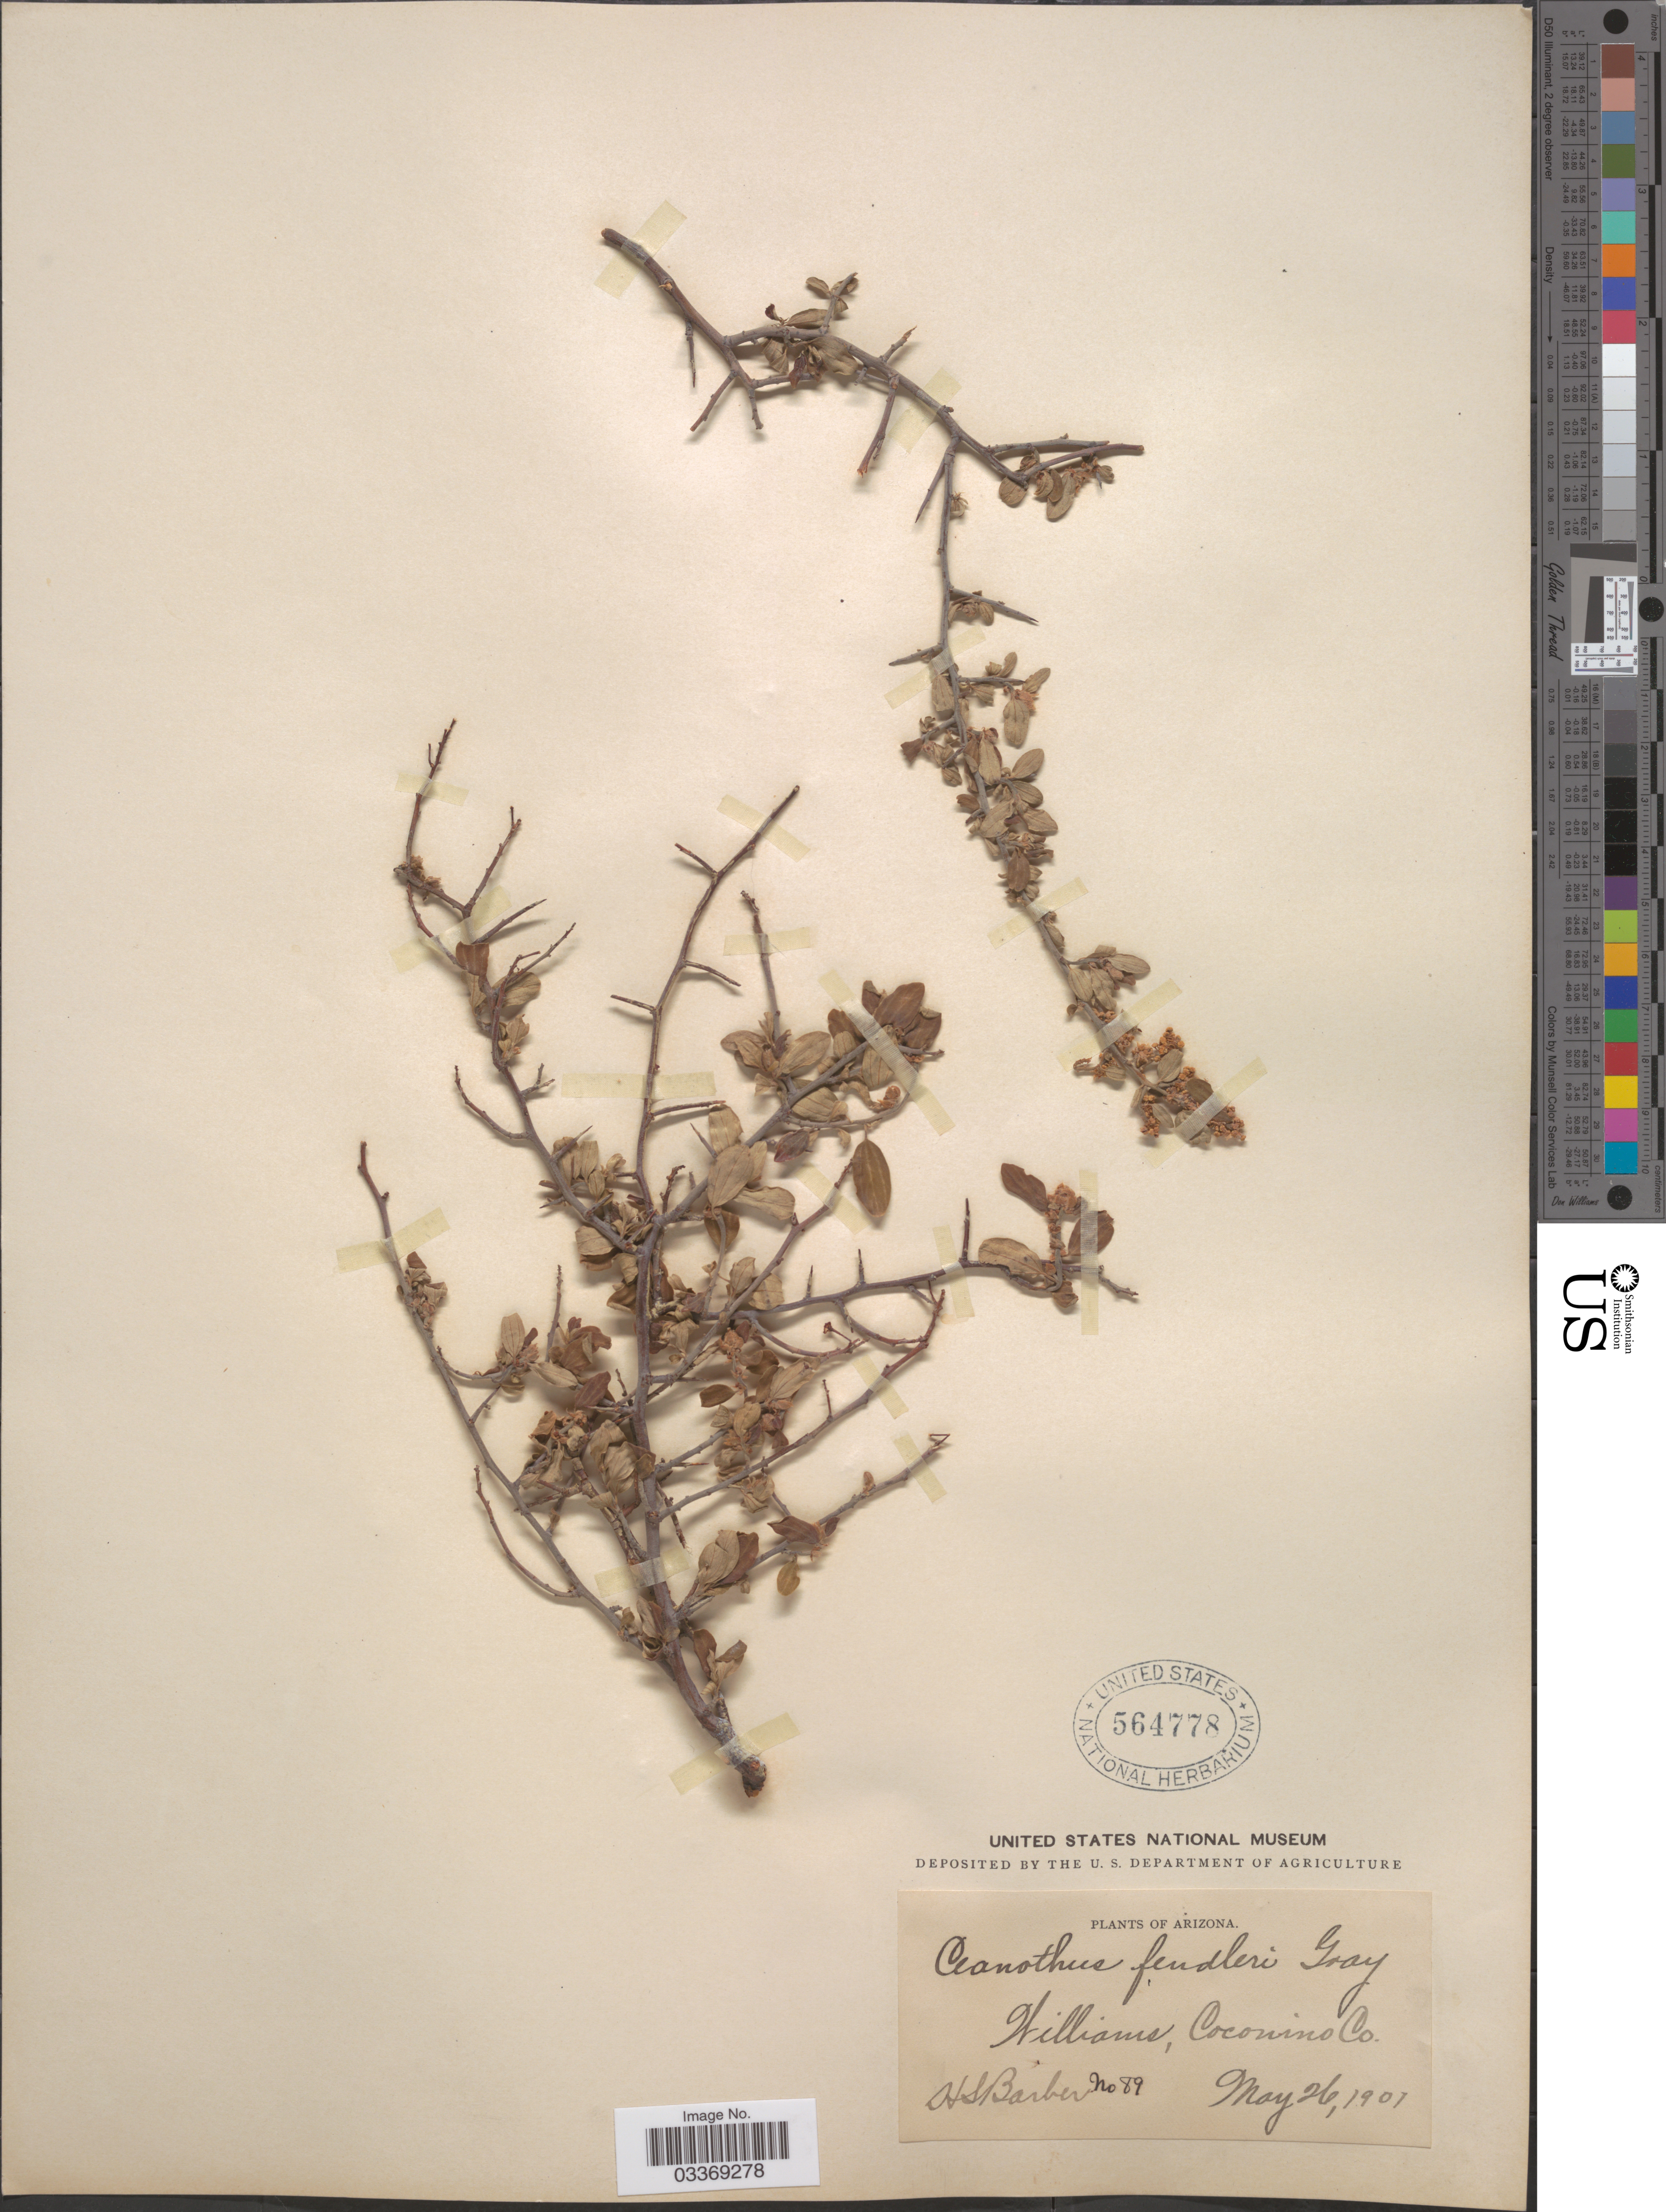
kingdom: Plantae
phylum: Tracheophyta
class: Magnoliopsida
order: Rosales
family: Rhamnaceae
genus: Ceanothus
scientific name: Ceanothus fendleri var. viridis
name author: A. Gray ex Trel.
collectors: H. Barber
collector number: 89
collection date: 1901-05-26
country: United States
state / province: Arizona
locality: Williams, Coconino Co.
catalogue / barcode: US 564778